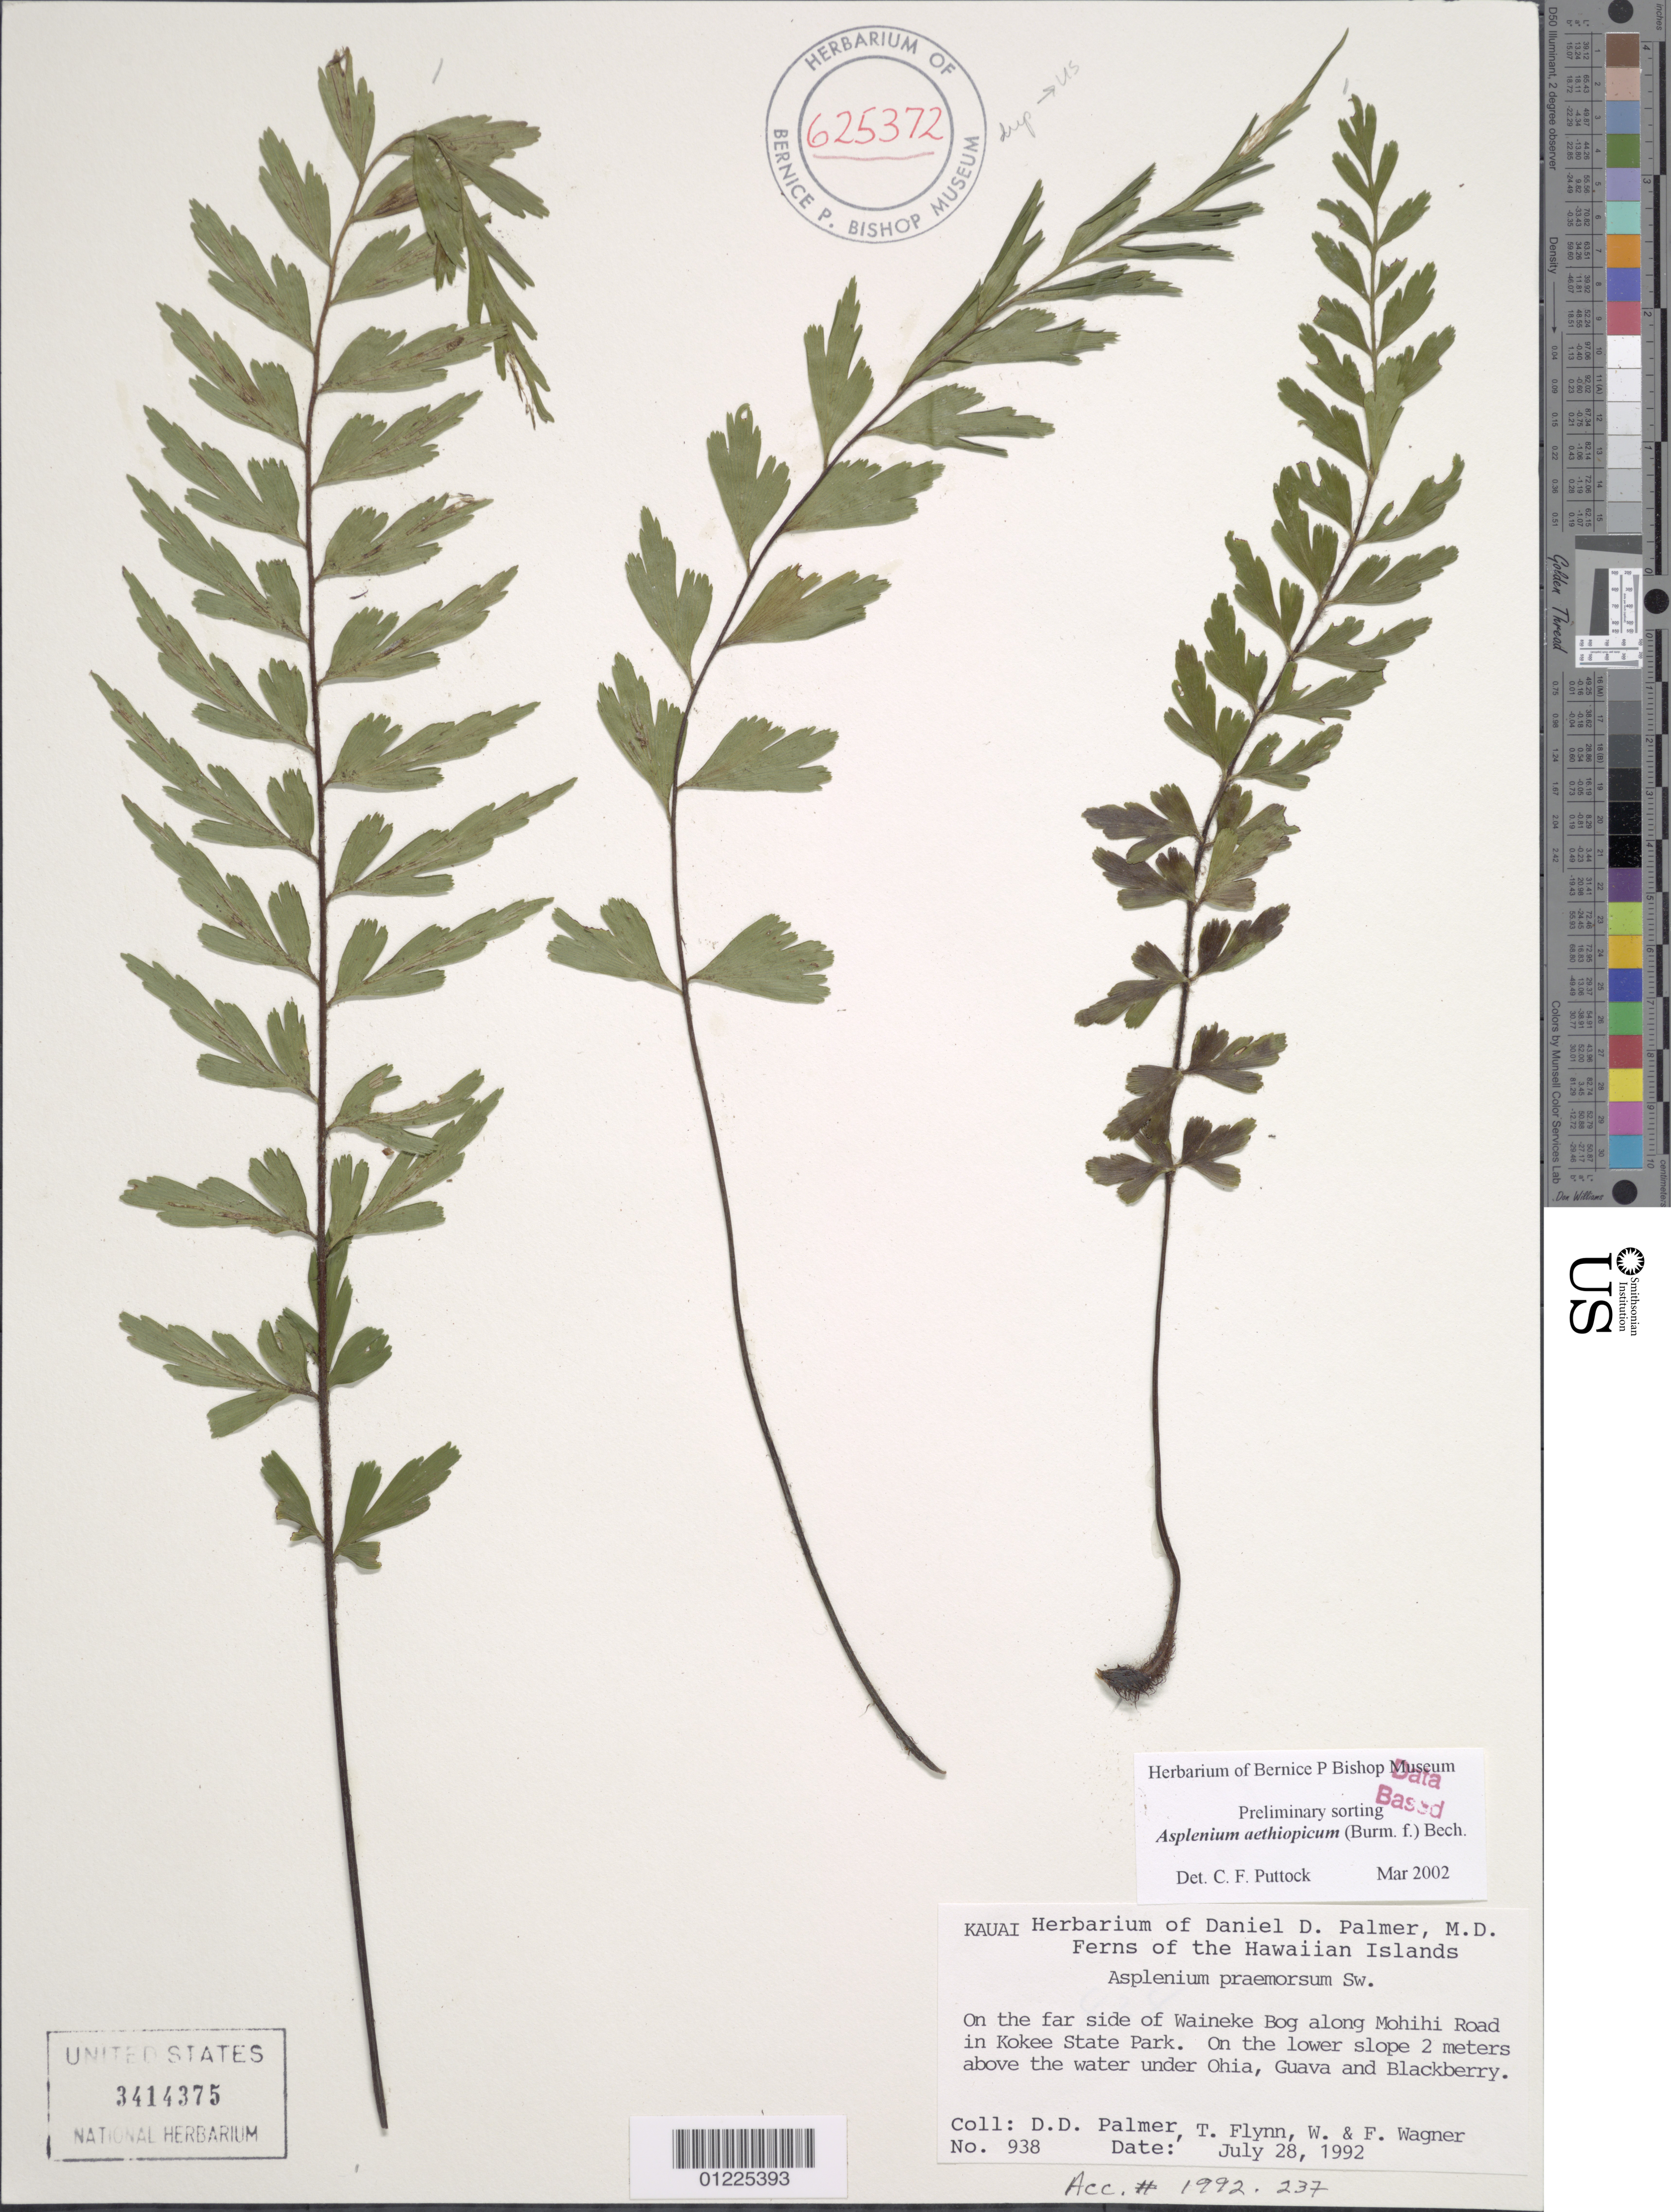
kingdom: Plantae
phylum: Tracheophyta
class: Polypodiopsida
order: Polypodiales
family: Aspleniaceae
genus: Asplenium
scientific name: Asplenium aethiopicum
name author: (Burm. f.) Bech.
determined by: Puttock, C. F.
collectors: D. D. Palmer, T. Flynn, W. L. Wagner & F. Wagner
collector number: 938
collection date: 1992-07-28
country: United States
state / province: Hawaii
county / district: Kauai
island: Kaua'i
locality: On the far side of Waineke Bog along Mohihi Road in Kokee State Park.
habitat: On the lower slope 2 m above the water under Ohia, Guava and Blackberry.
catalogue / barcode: US 3414375